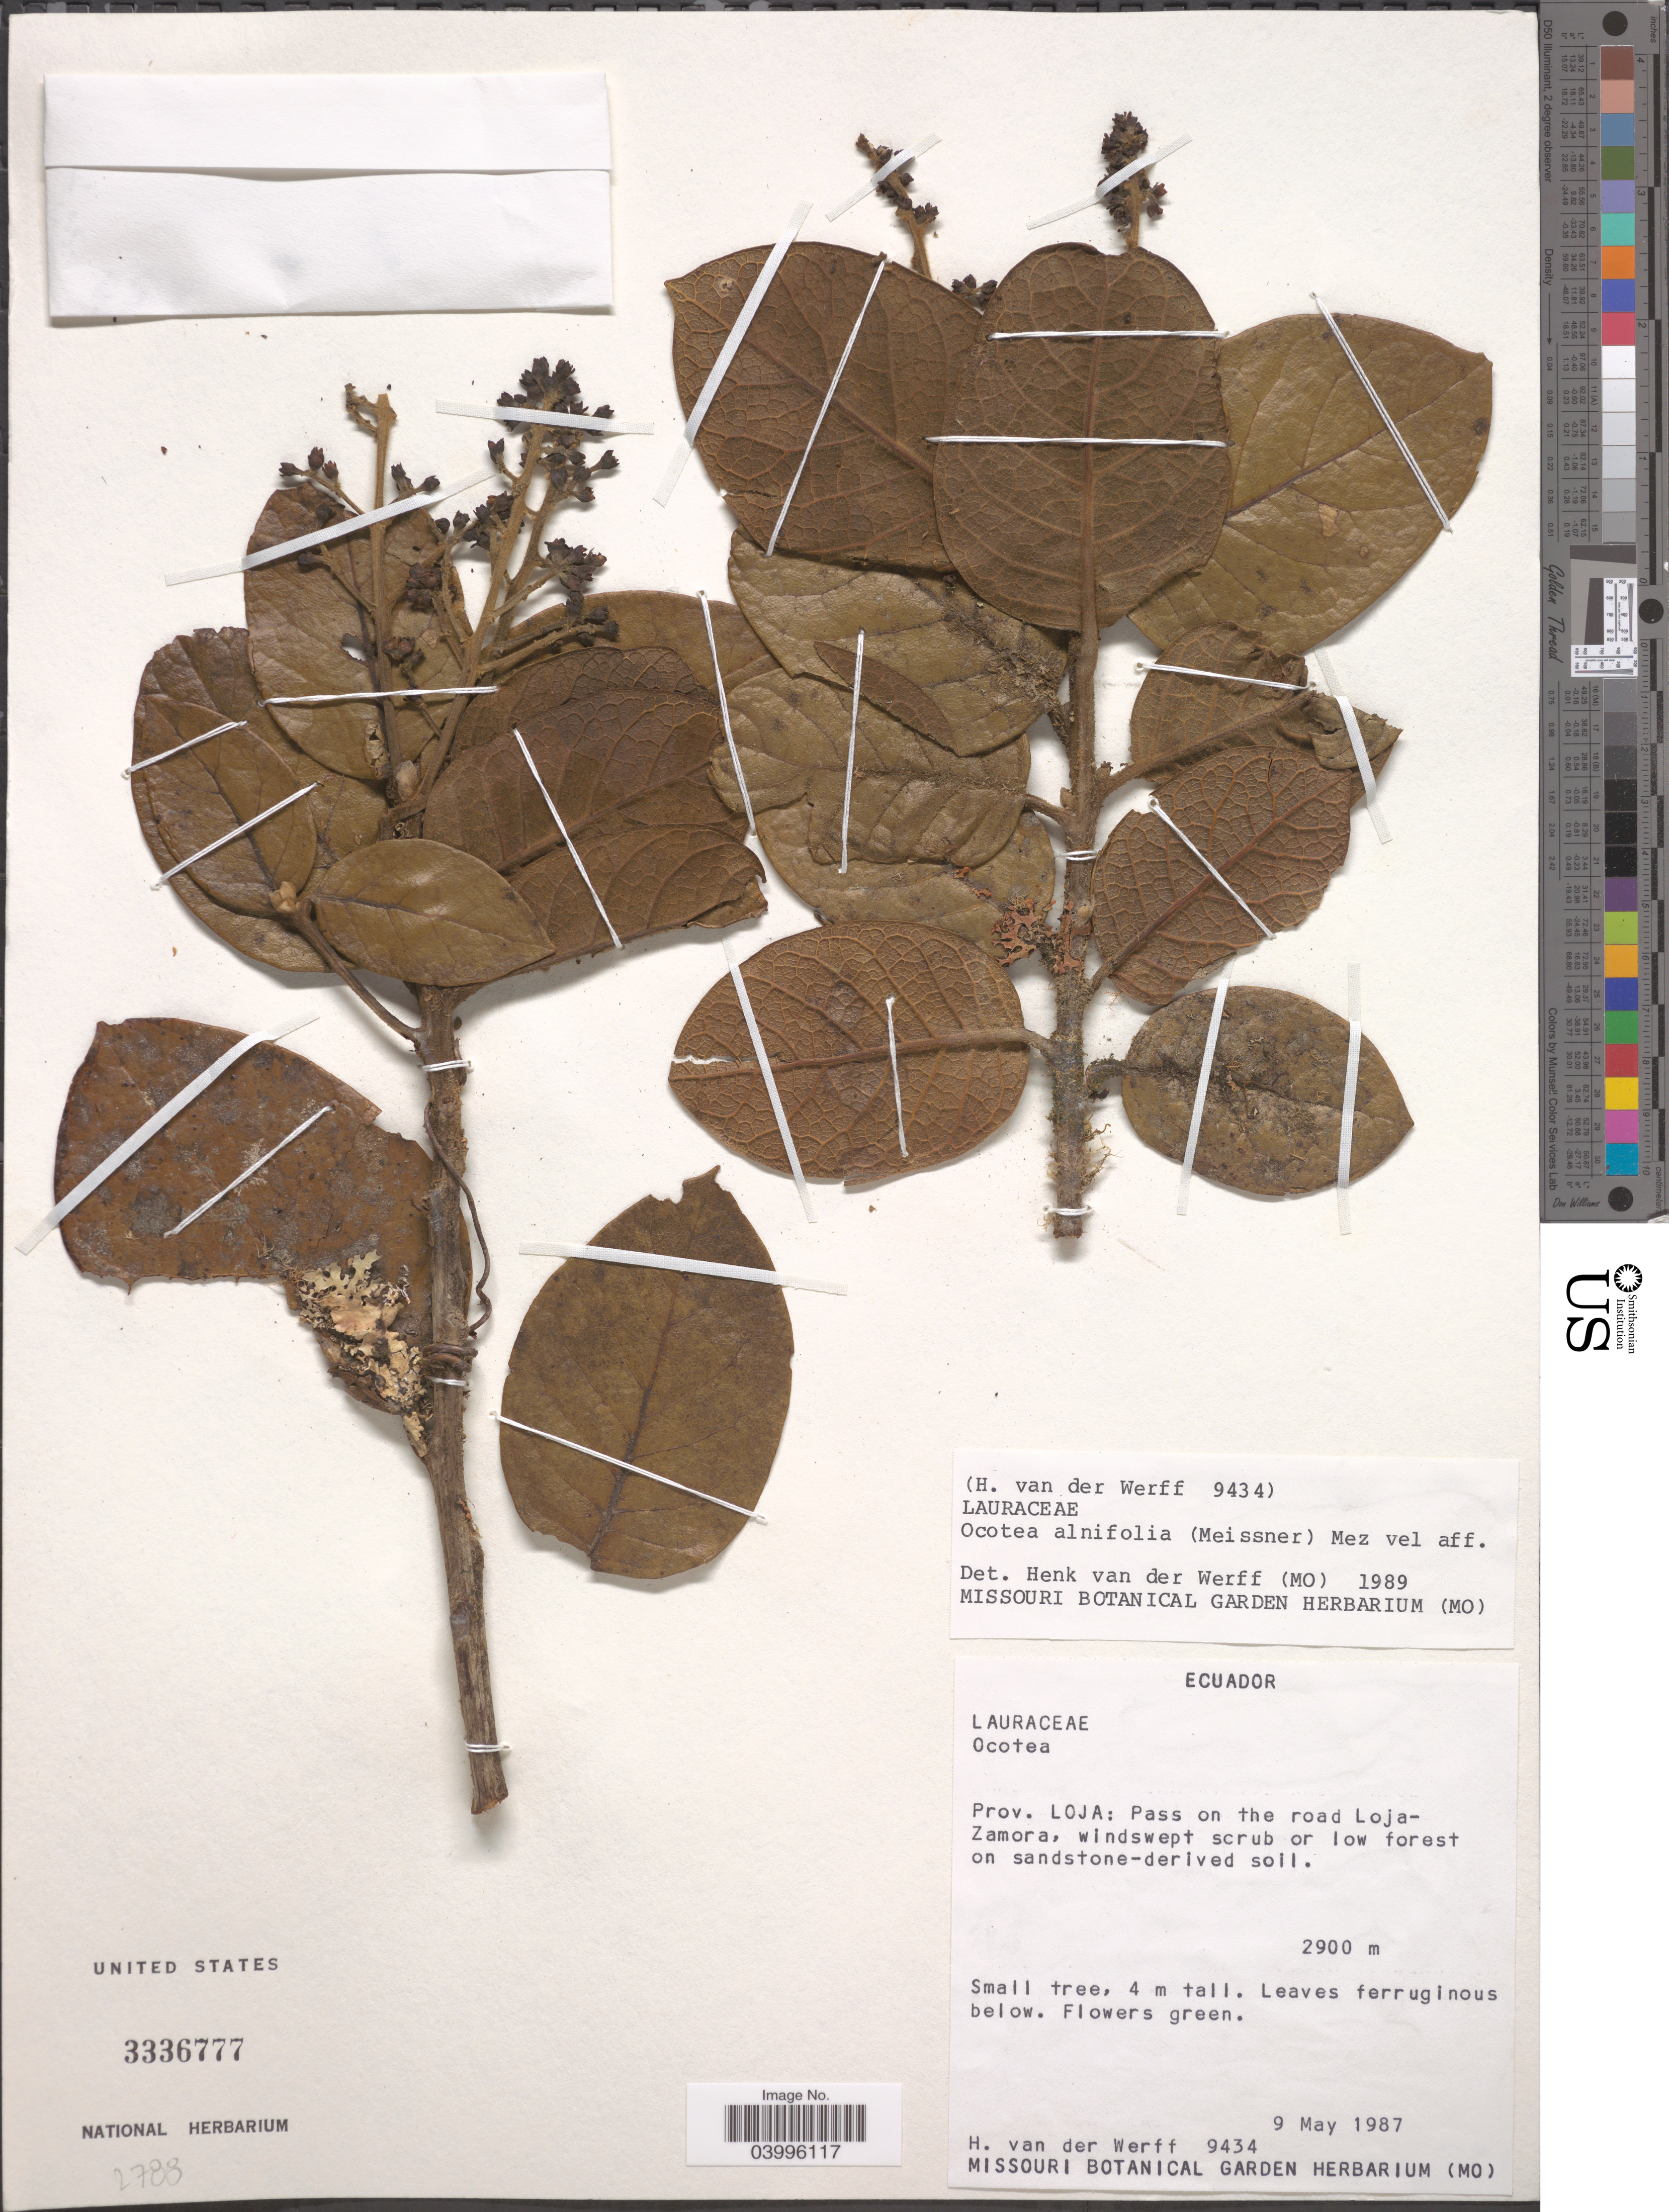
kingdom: Plantae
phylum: Tracheophyta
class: Magnoliopsida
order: Laurales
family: Lauraceae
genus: Ocotea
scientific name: Ocotea alnifolia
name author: (Meisn.) Mez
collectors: H. van der Werff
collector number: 9434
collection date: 1987-05-09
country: Ecuador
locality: Pass on the road Loja-Zamora.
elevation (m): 2900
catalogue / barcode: US 3336777